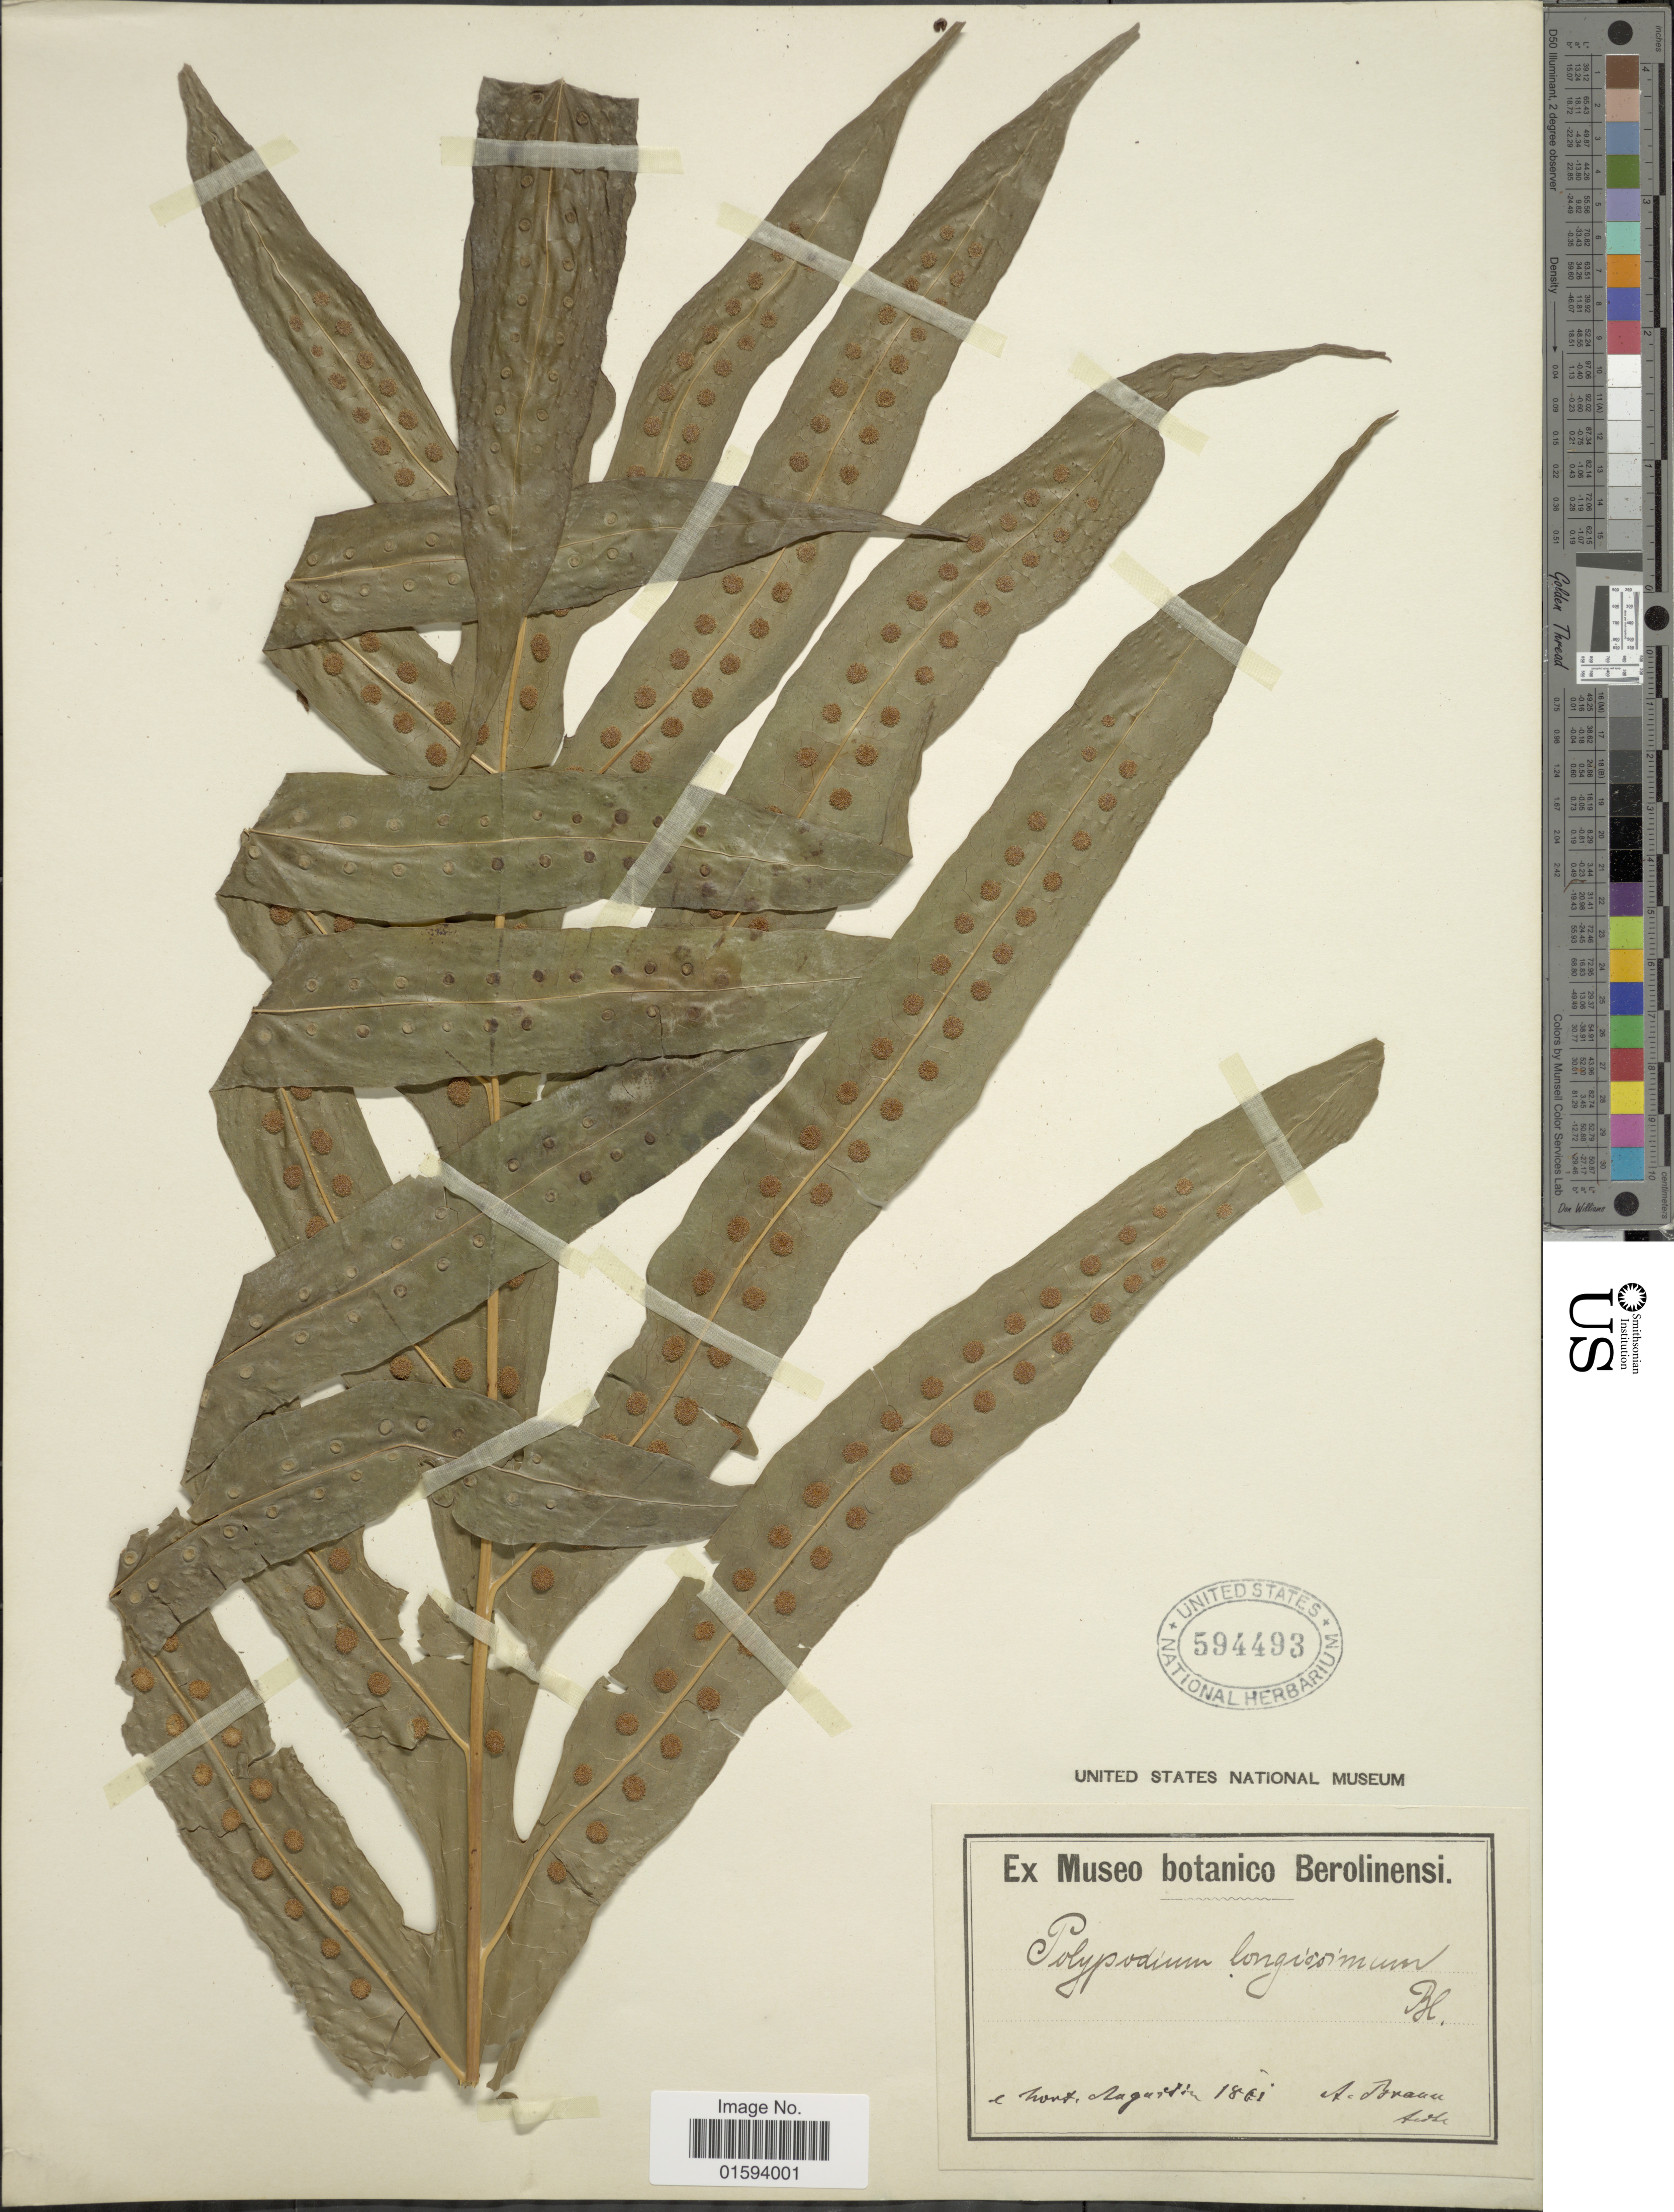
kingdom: Plantae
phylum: Tracheophyta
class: Polypodiopsida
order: Polypodiales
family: Polypodiaceae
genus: Polypodium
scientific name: Polypodium longissimum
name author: Blume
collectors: A. Braum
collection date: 1861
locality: Hort. [illegible text]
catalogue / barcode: US 594493